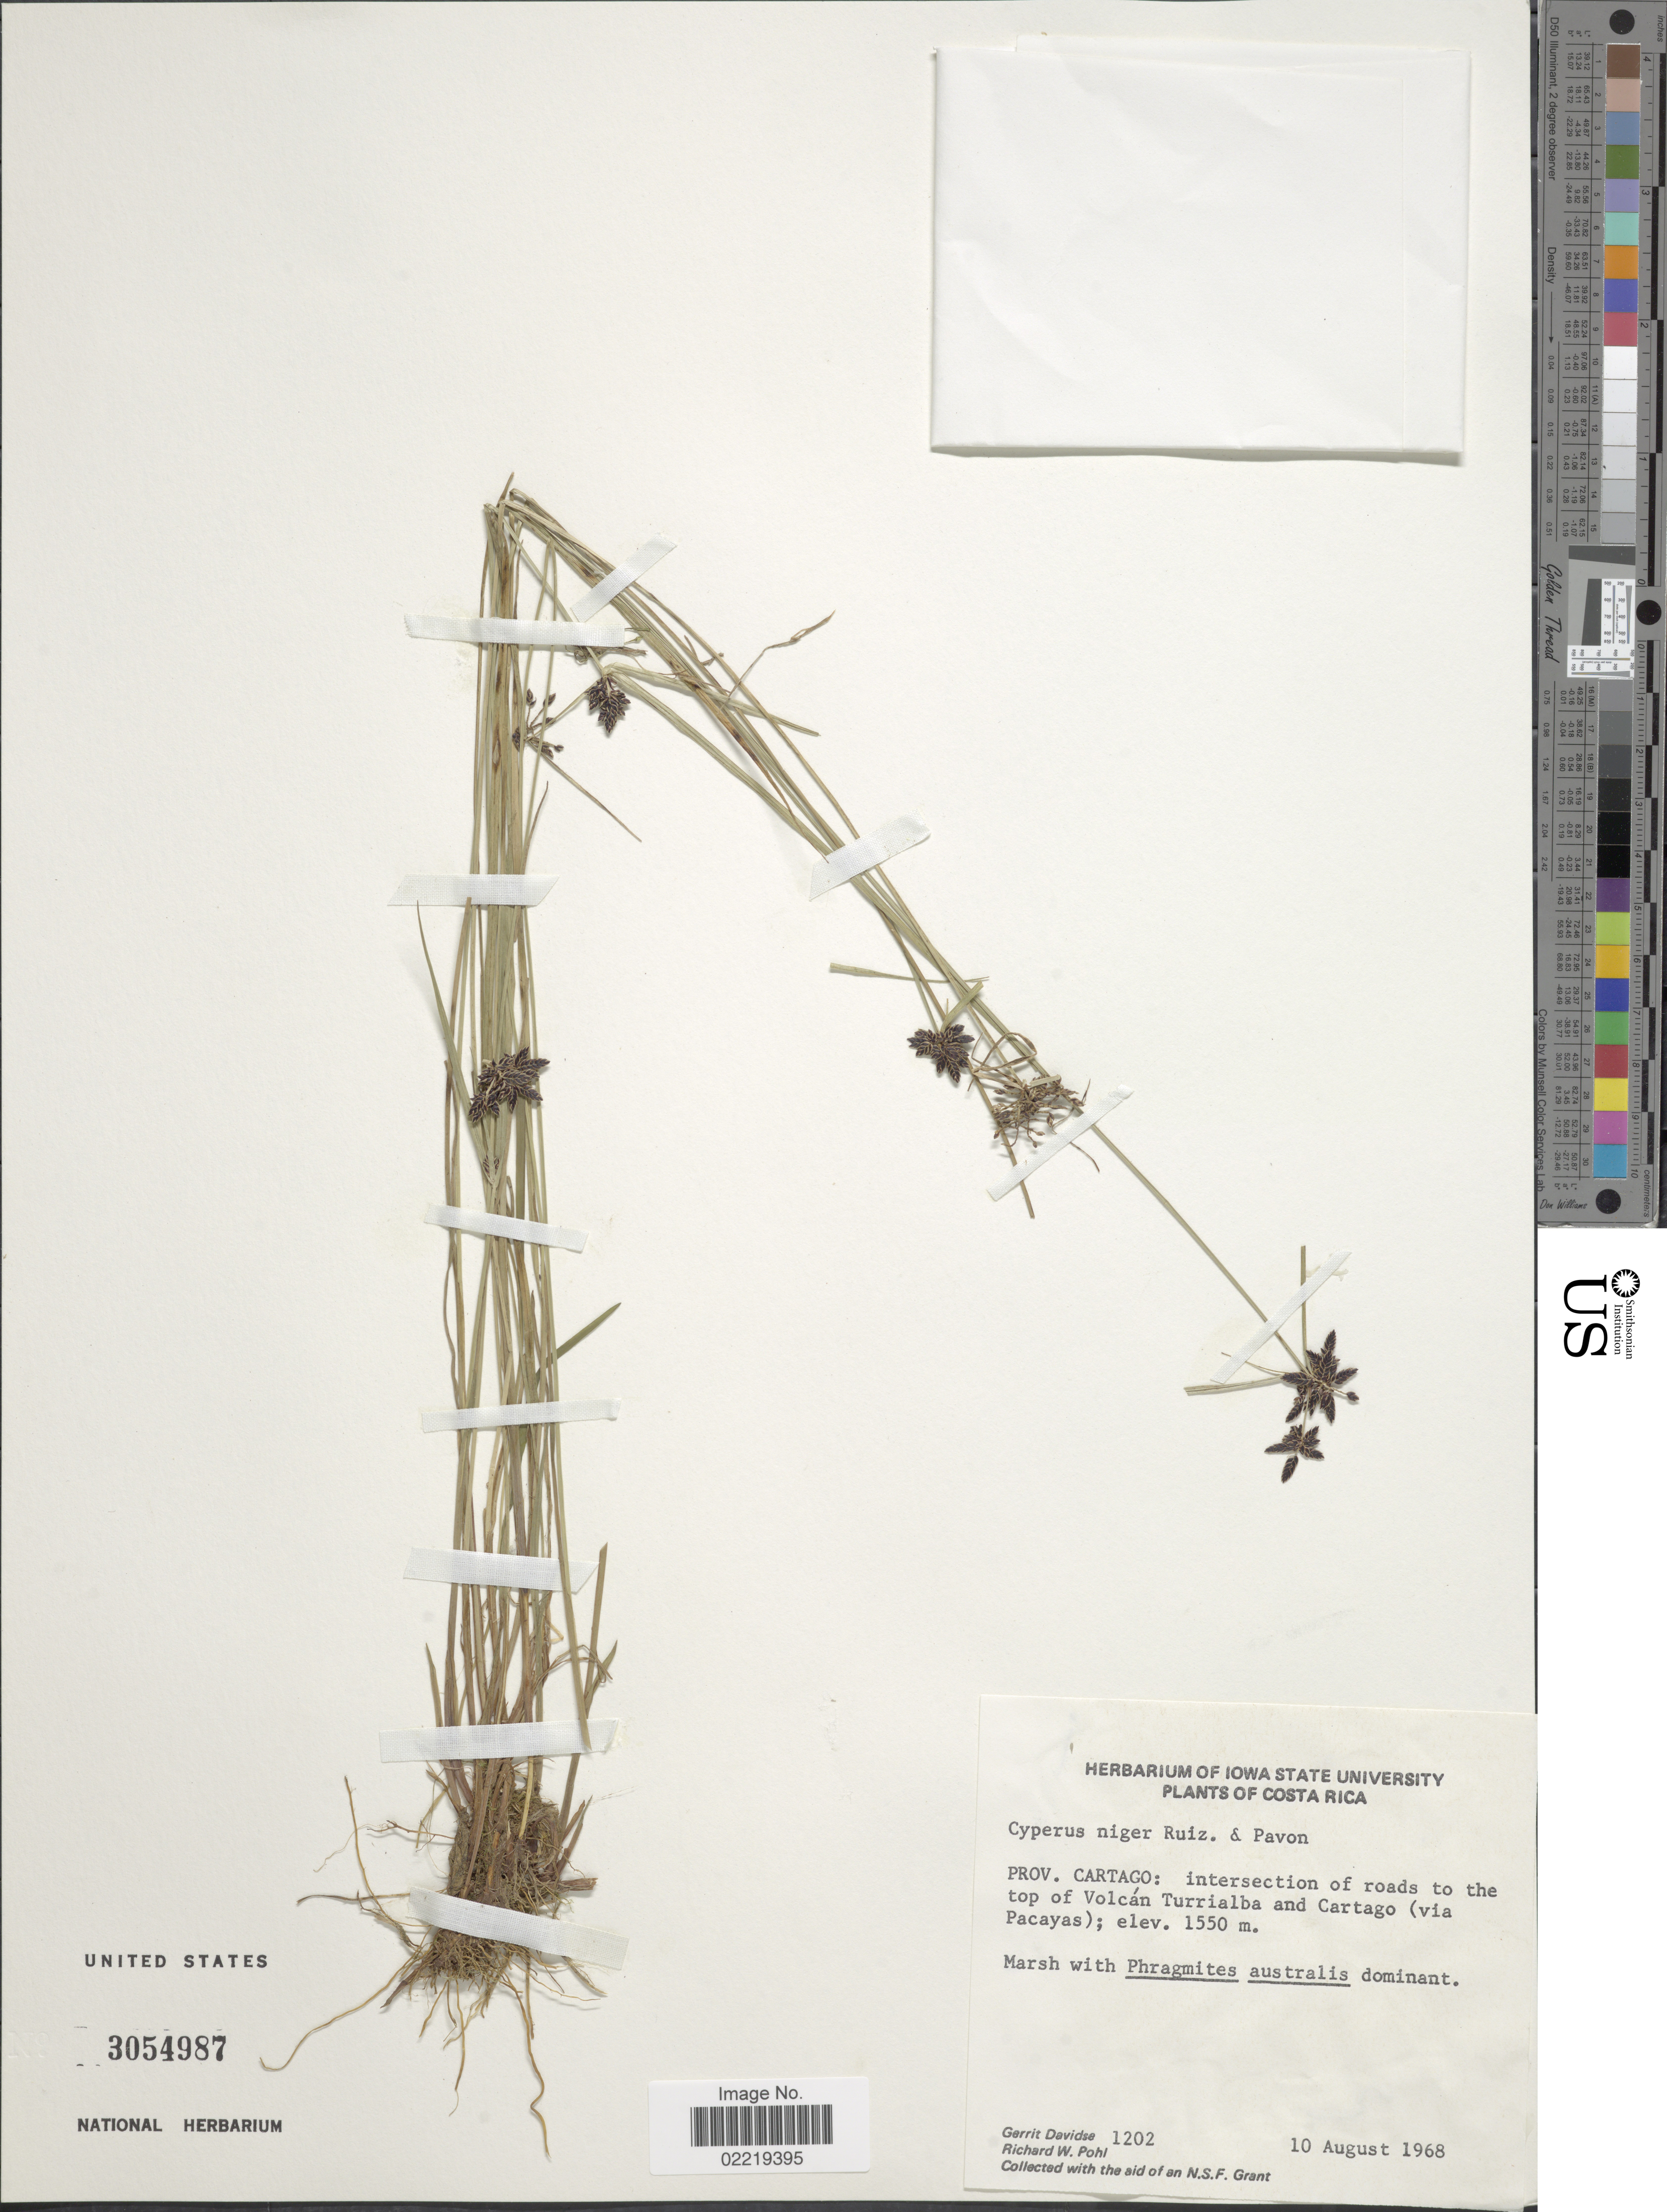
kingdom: Plantae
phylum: Tracheophyta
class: Liliopsida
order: Poales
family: Cyperaceae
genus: Cyperus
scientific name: Cyperus niger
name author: Ruiz & Pav.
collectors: G. Davidse & R. W. Pohl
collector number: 1202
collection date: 1968-08-10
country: Costa Rica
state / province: Cartago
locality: Prov. Cartago, intersection of roads to the top of Volcan Turrialba and Cartago (via Pacayas)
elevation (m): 1550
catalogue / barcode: US 3054987